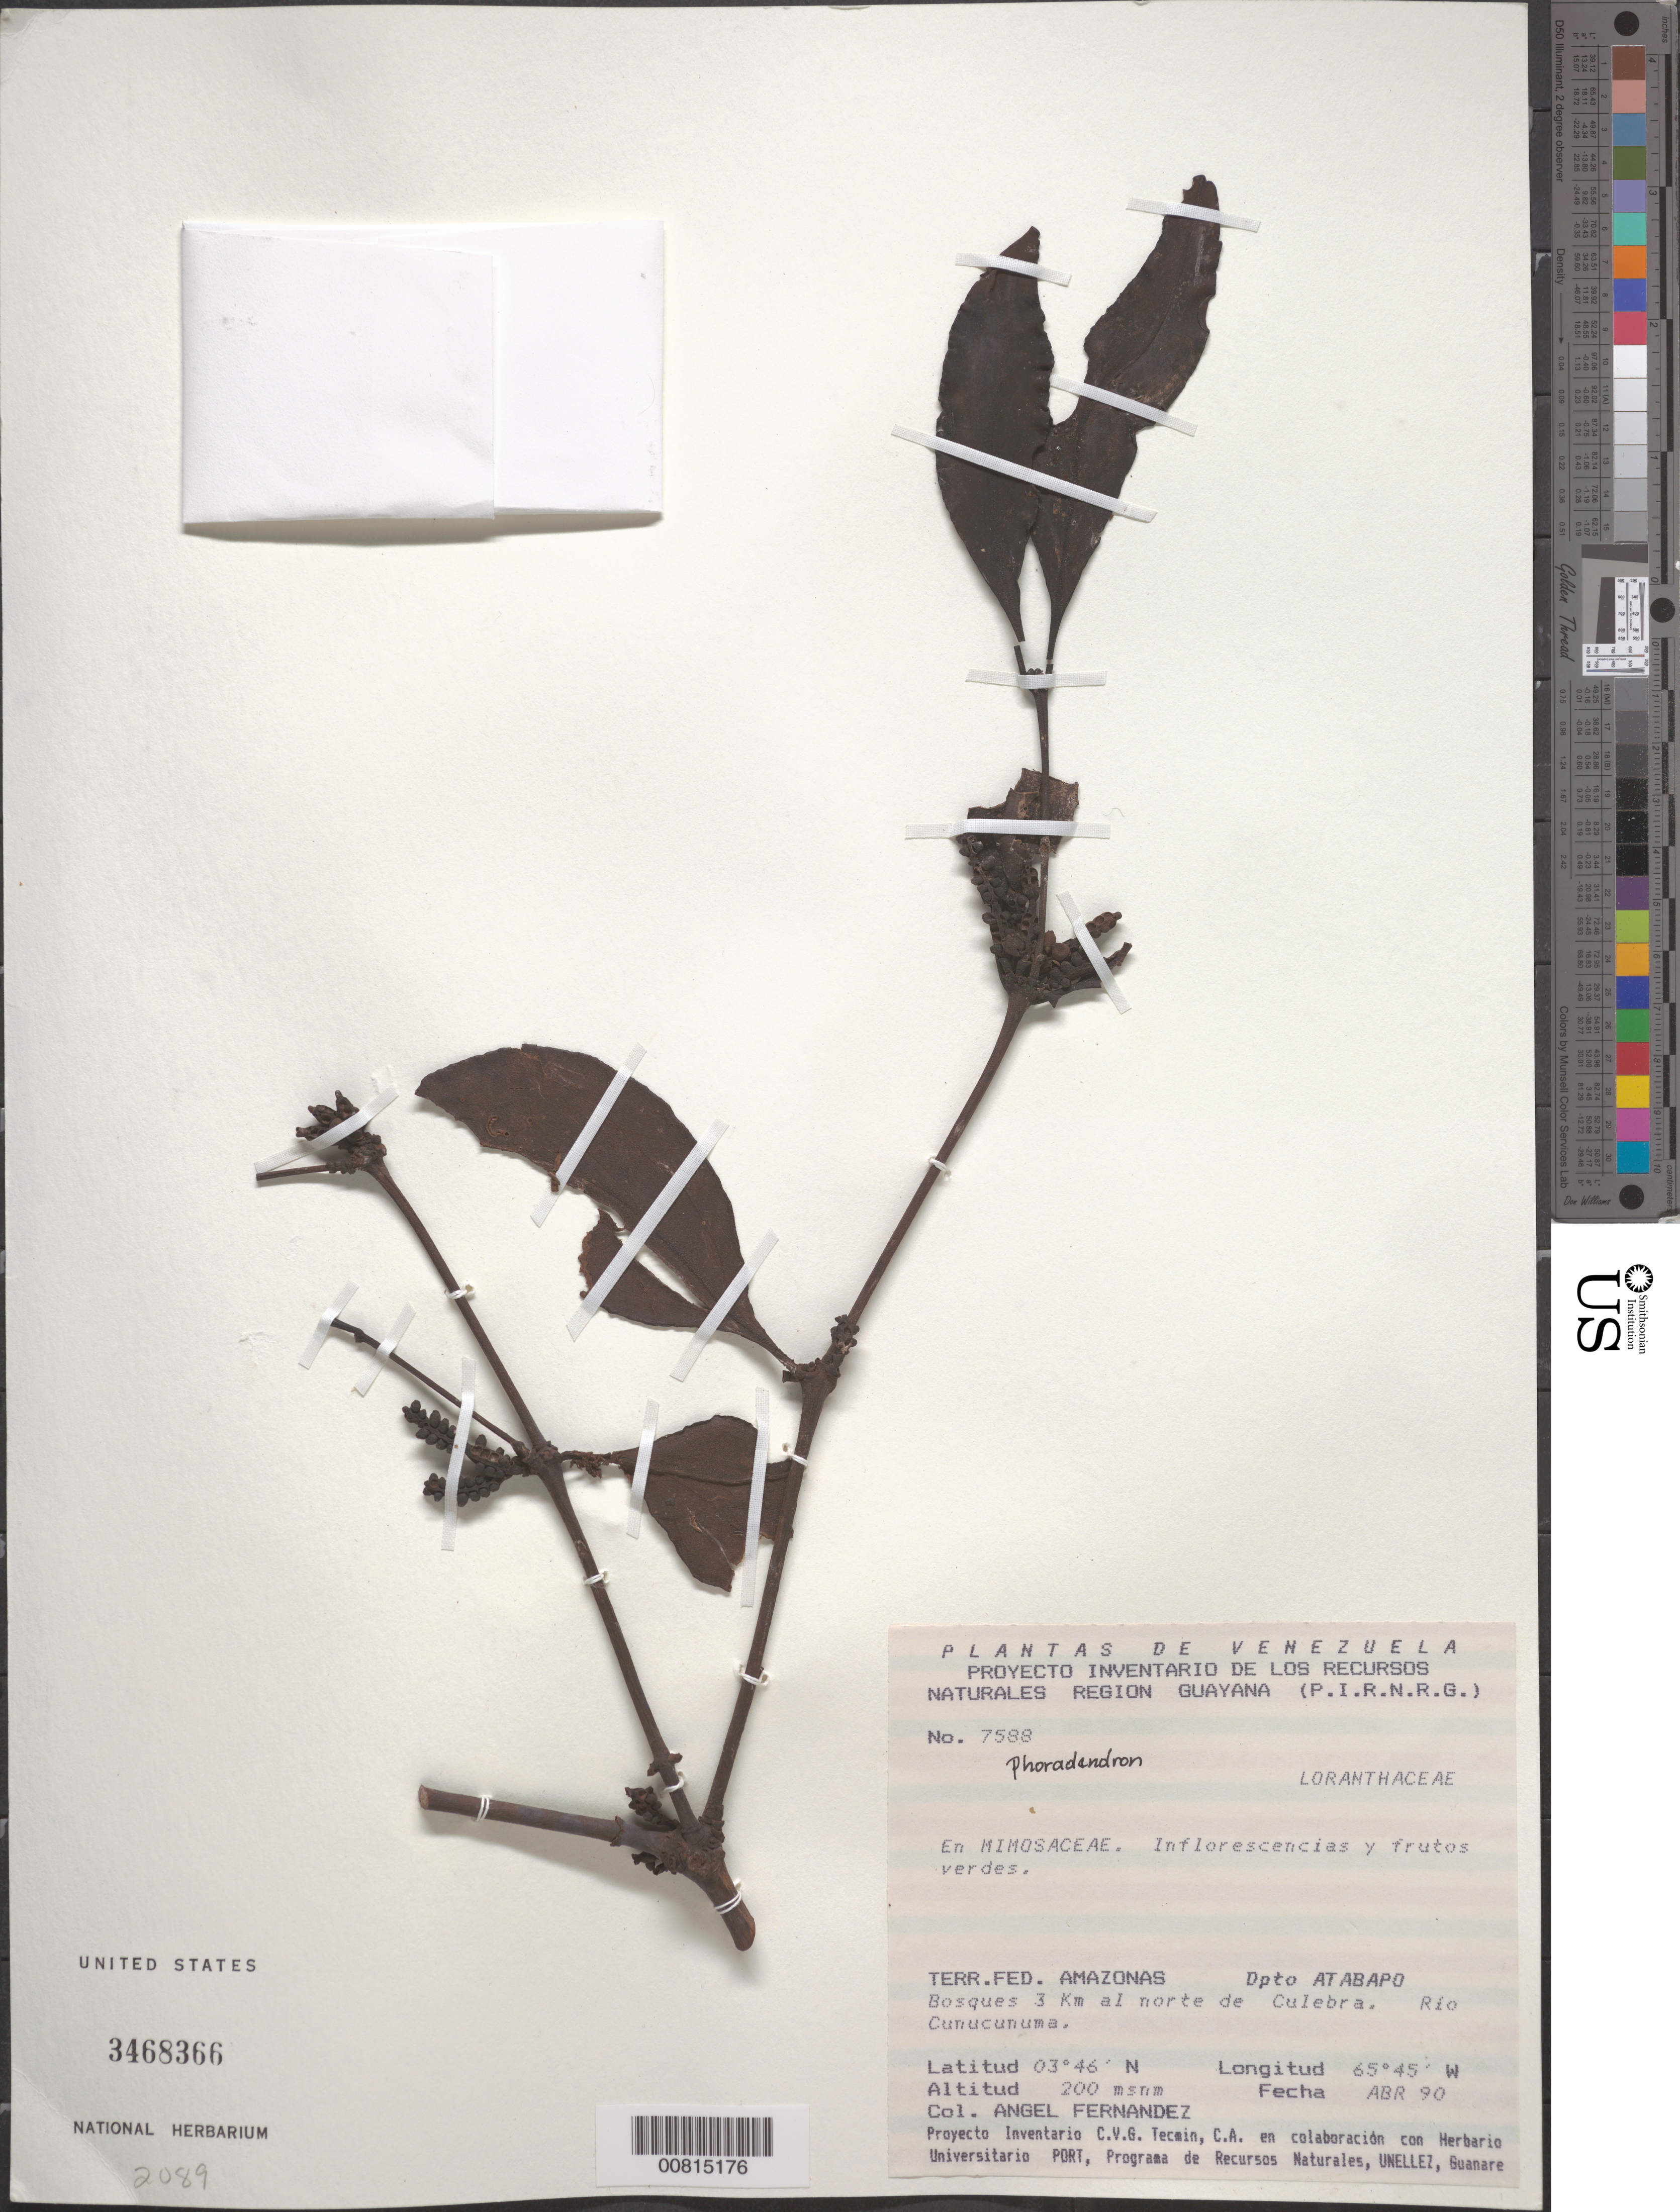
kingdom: Plantae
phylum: Tracheophyta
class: Magnoliopsida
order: Santalales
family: Viscaceae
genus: Phoradendron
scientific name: Phoradendron sp.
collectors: A. Fernández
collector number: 7588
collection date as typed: Apr-90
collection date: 1990-04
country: Venezuela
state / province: Amazonas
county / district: Atabapo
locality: Alto Río Cunucunuma, 3 km N de Culebra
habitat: Forest; in Mimosaceae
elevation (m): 200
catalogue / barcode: US 3468366